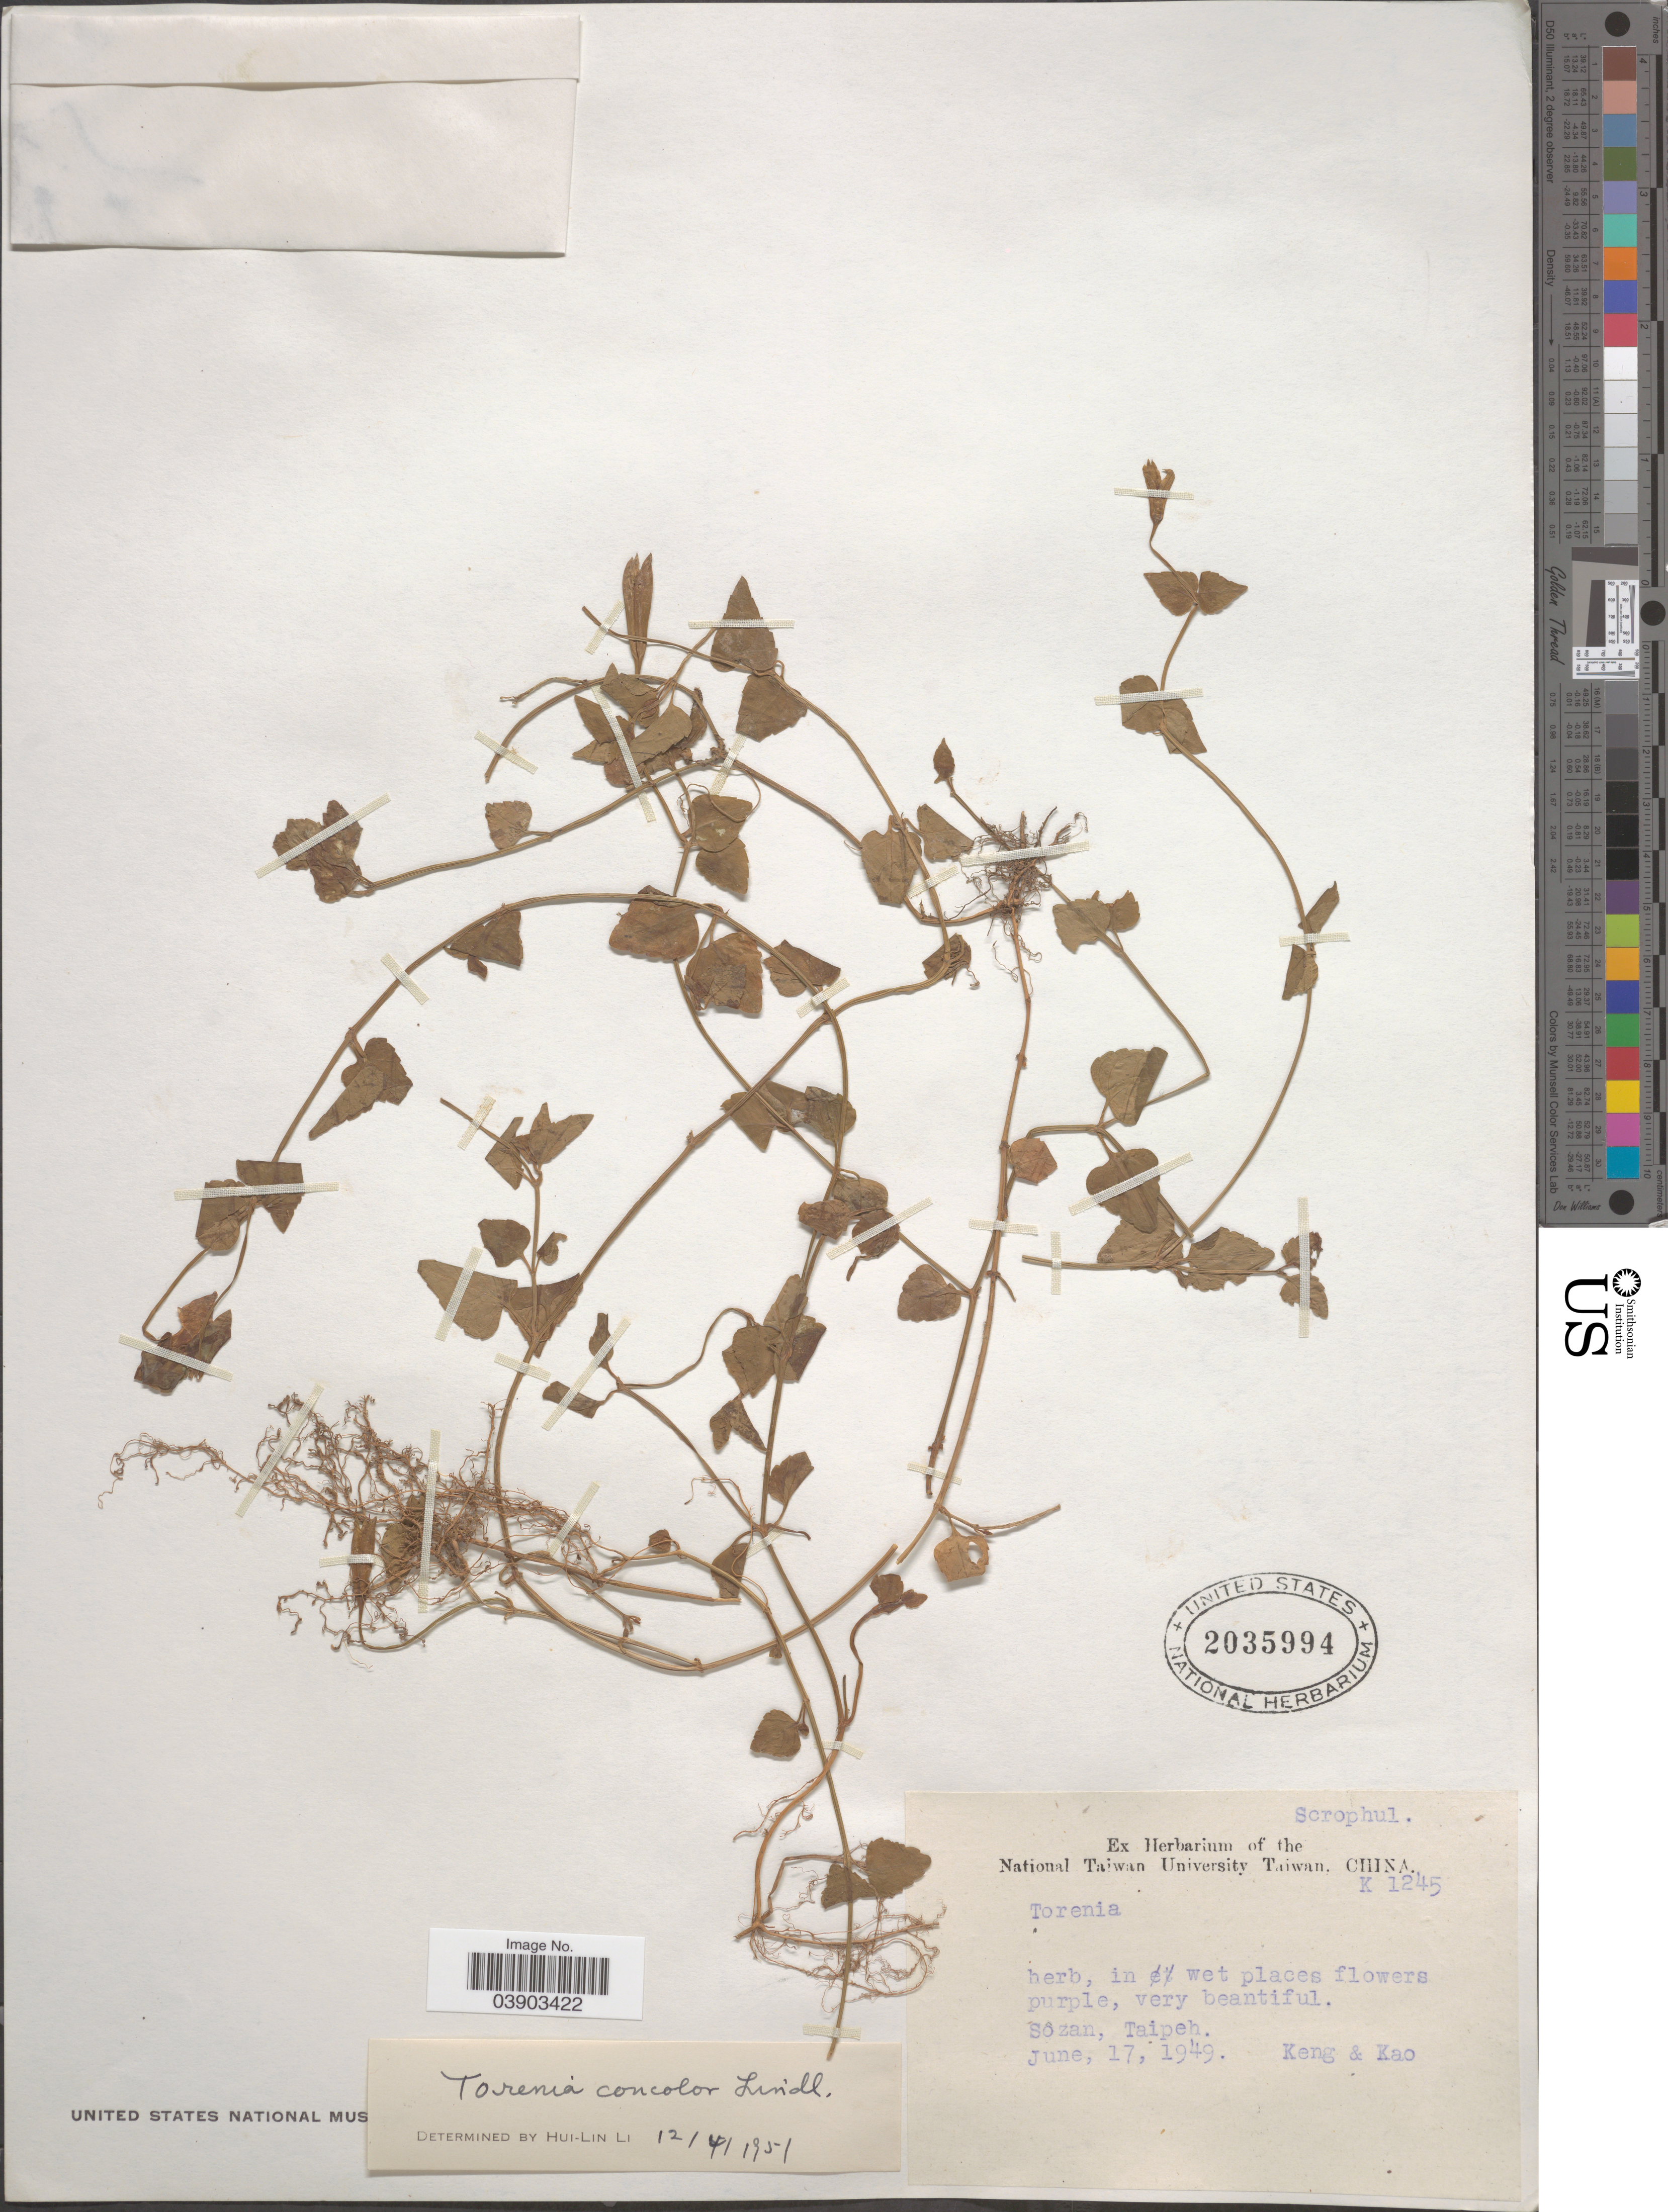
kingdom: Plantae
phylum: Tracheophyta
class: Magnoliopsida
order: Lamiales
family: Linderniaceae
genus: Torenia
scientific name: Torenia concolor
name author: Lindl.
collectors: -- Keng & -. Kao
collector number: K1245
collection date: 1949-06-17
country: Taiwan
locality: Sôzan, Taipeh.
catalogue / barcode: US 2035994